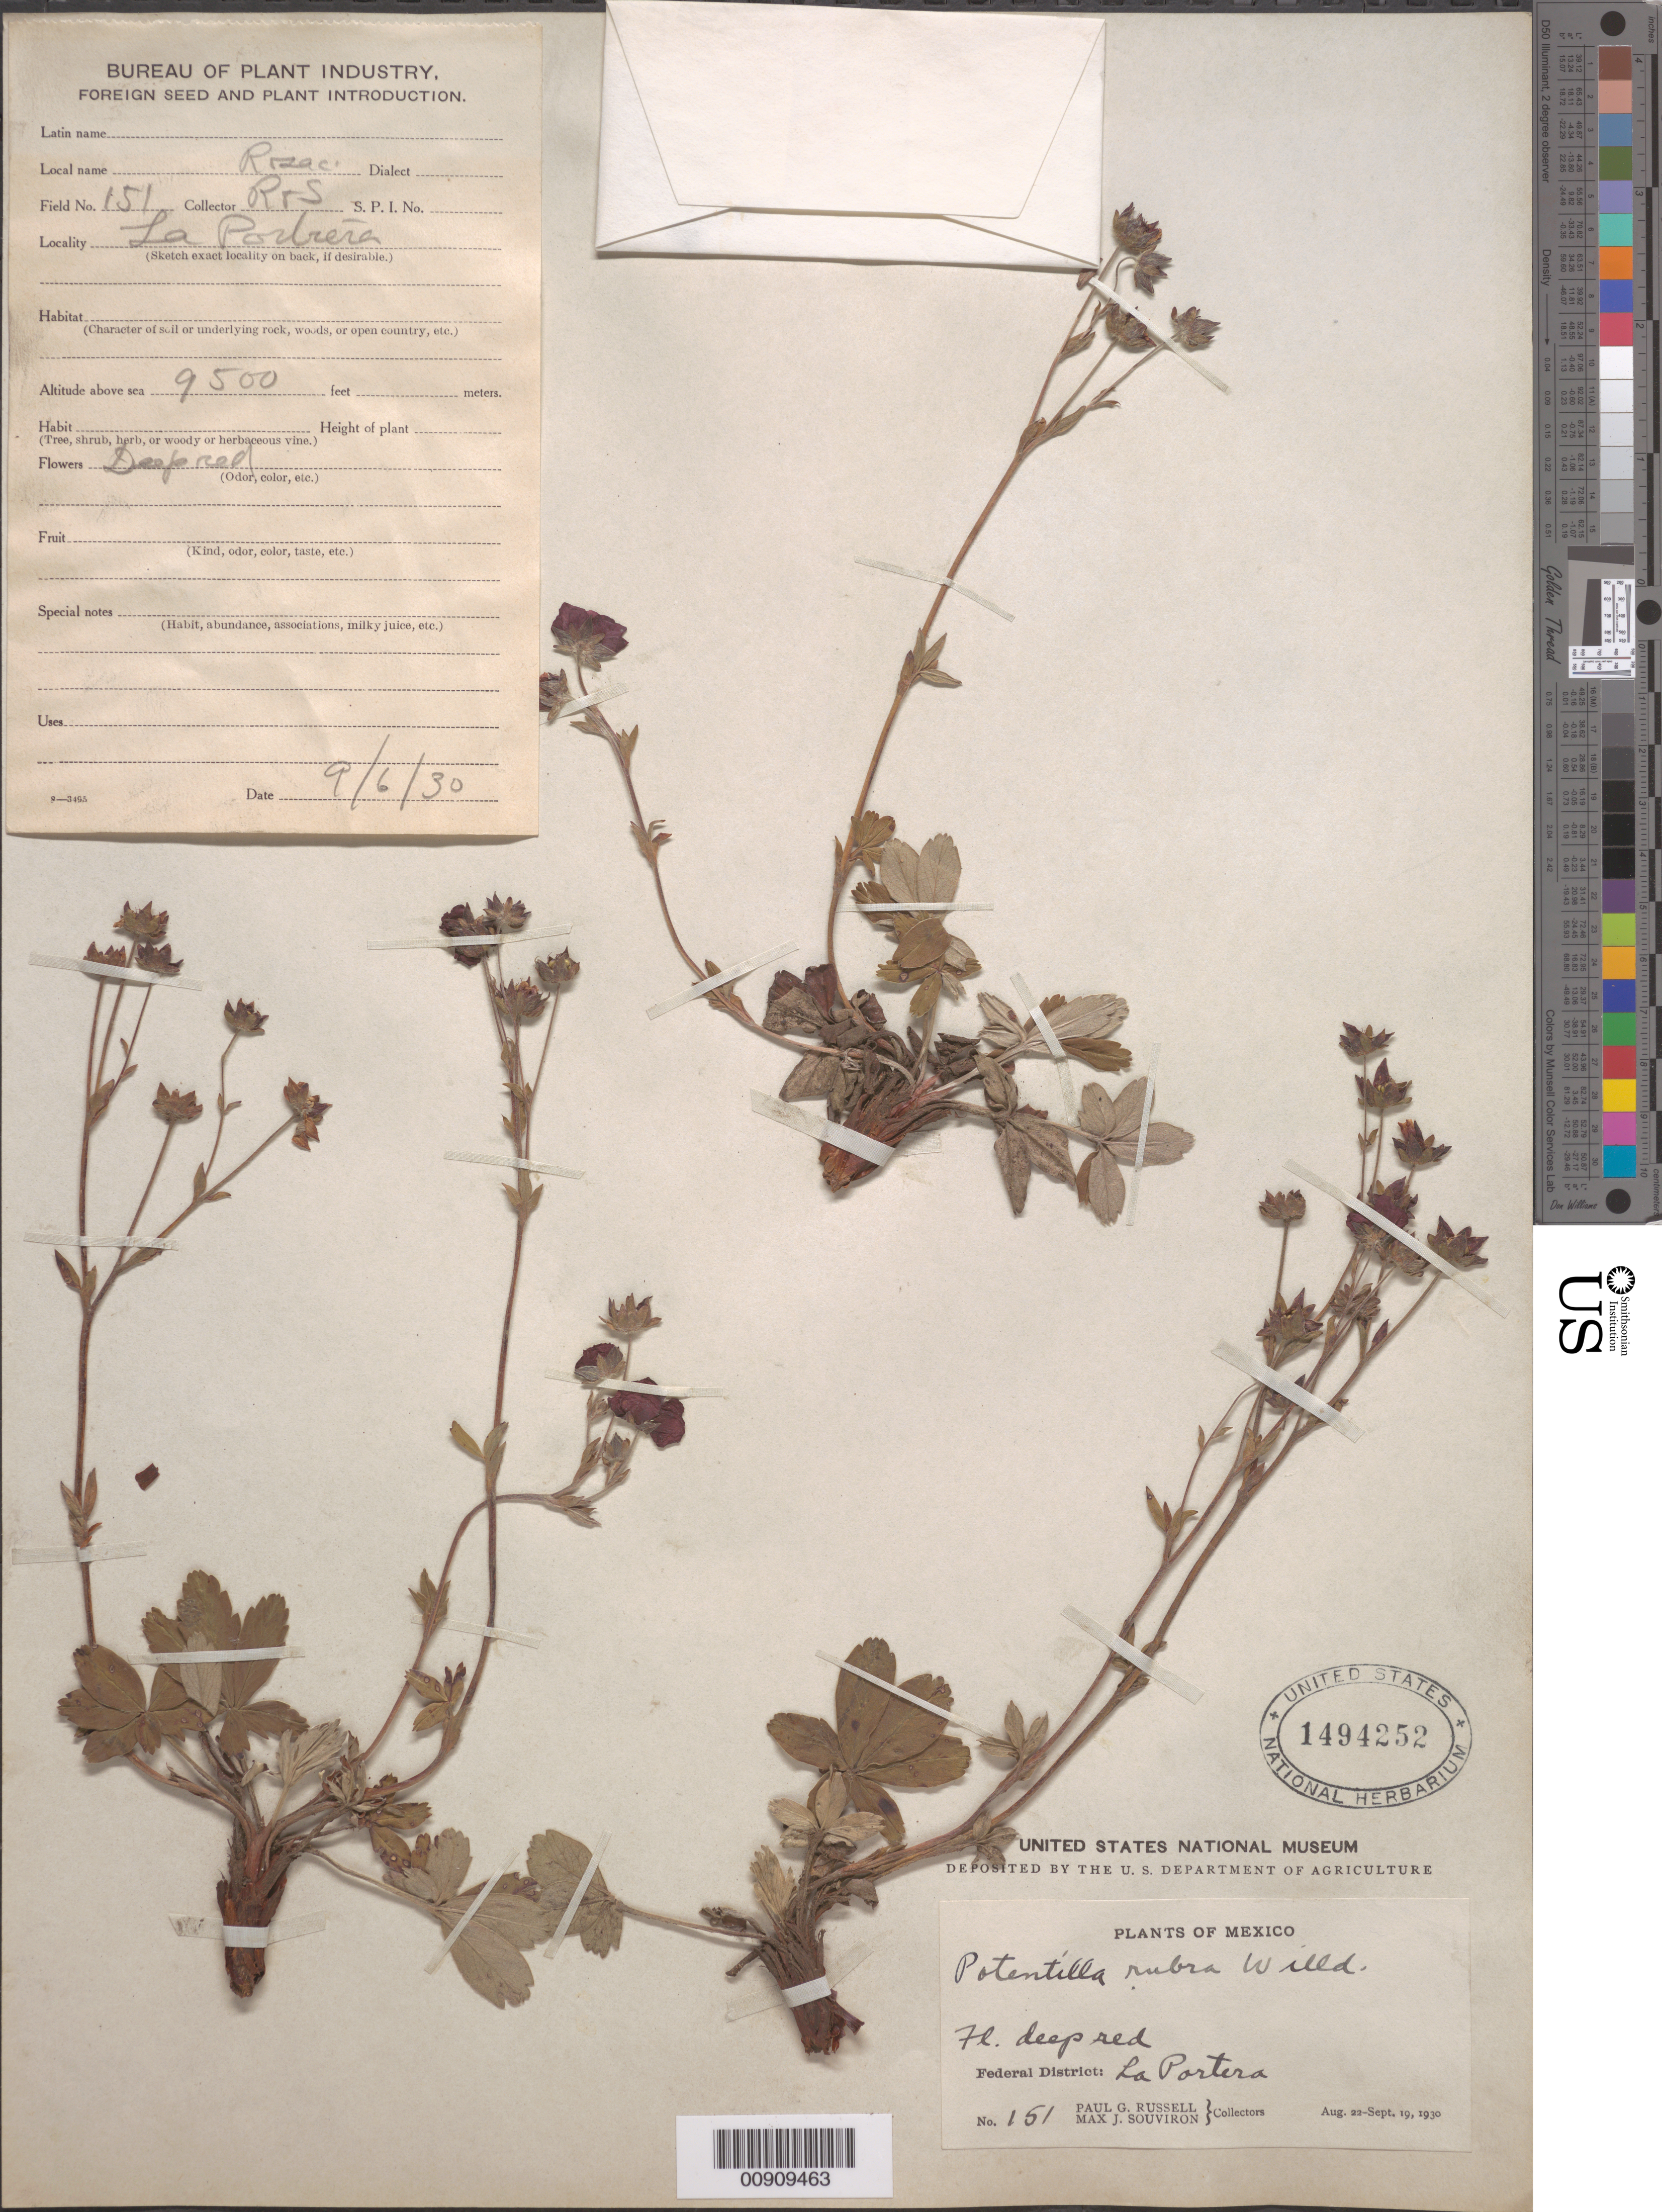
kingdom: Plantae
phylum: Tracheophyta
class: Magnoliopsida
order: Rosales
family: Rosaceae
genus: Potentilla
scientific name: Potentilla rubra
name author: Willd. ex Schltdl.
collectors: P. G. Russell & M. J. Souviron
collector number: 151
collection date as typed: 06 Sep 1930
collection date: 1930-09-06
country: Mexico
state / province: Distrito Federal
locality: Federal District: La Portera.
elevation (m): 2896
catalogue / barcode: US 1494252